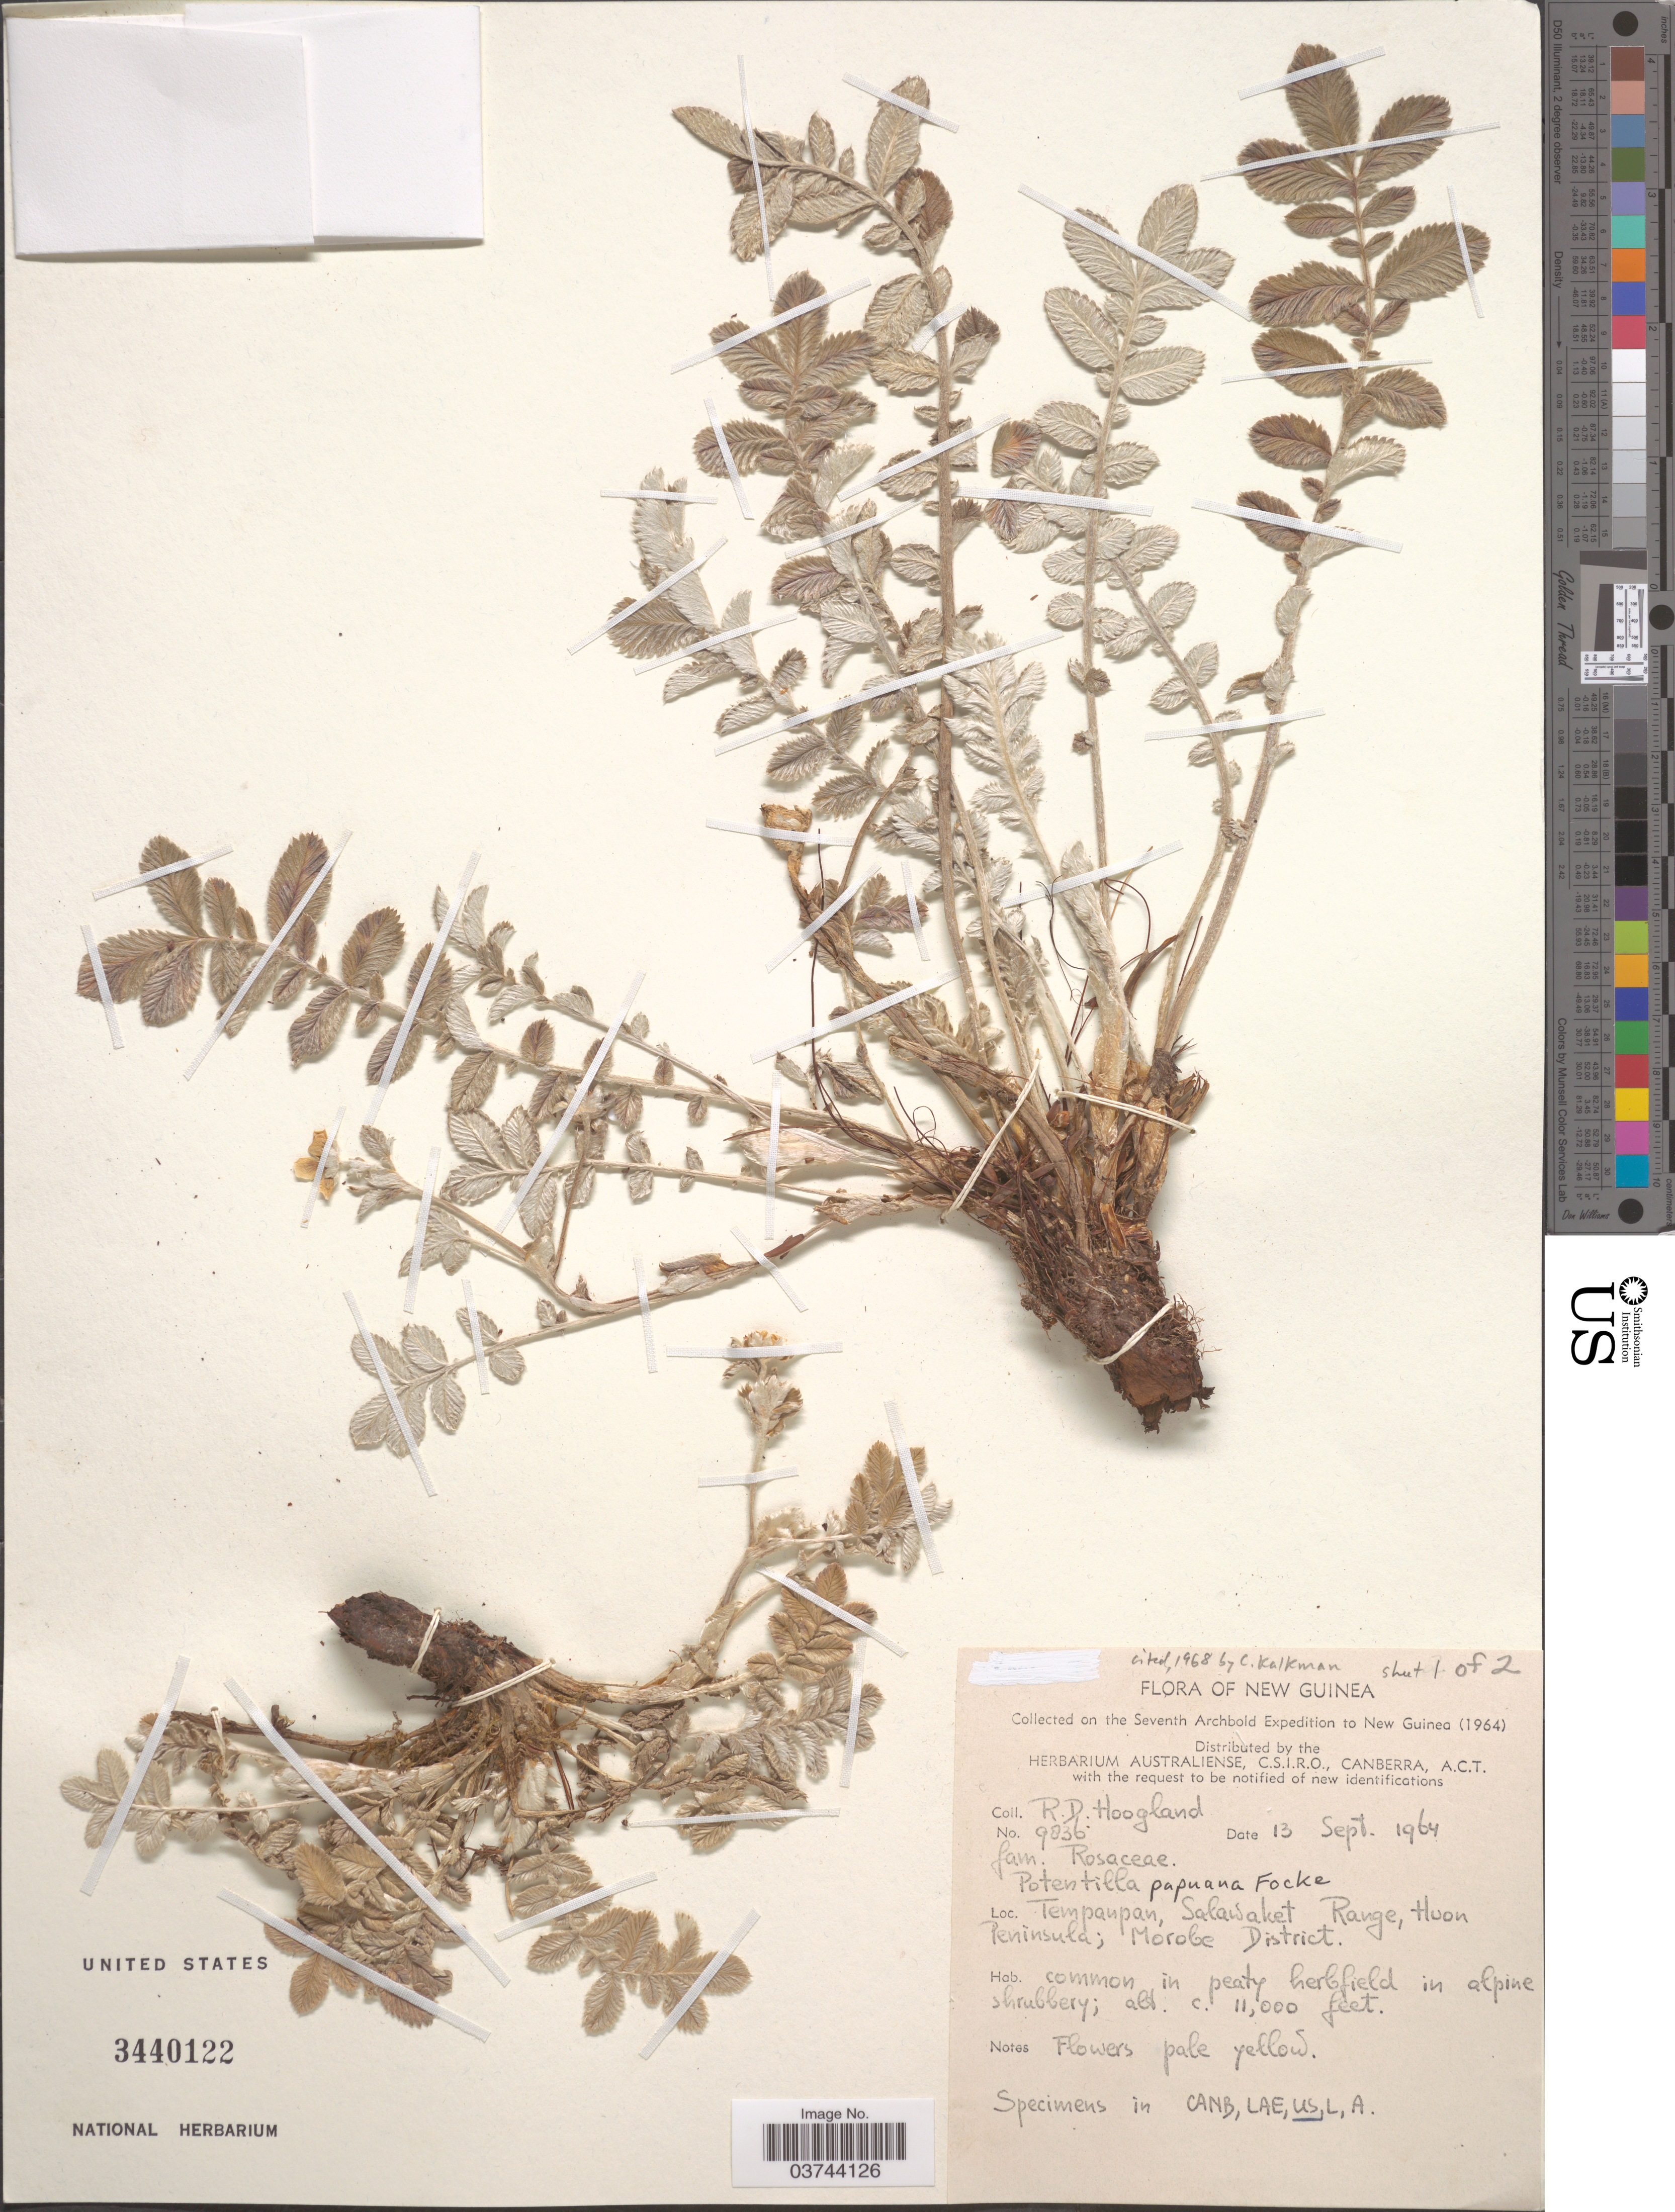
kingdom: Plantae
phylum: Tracheophyta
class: Magnoliopsida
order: Rosales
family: Rosaceae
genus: Potentilla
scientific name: Potentilla papuana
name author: Focke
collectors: R. D. Hoogland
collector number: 9836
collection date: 1964-09-13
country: Papua New Guinea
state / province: Morobe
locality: New Guinea. Tempanpan, Salawaket Range, Huon Peninsula; Morobe District.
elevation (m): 3353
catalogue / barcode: US 3440122